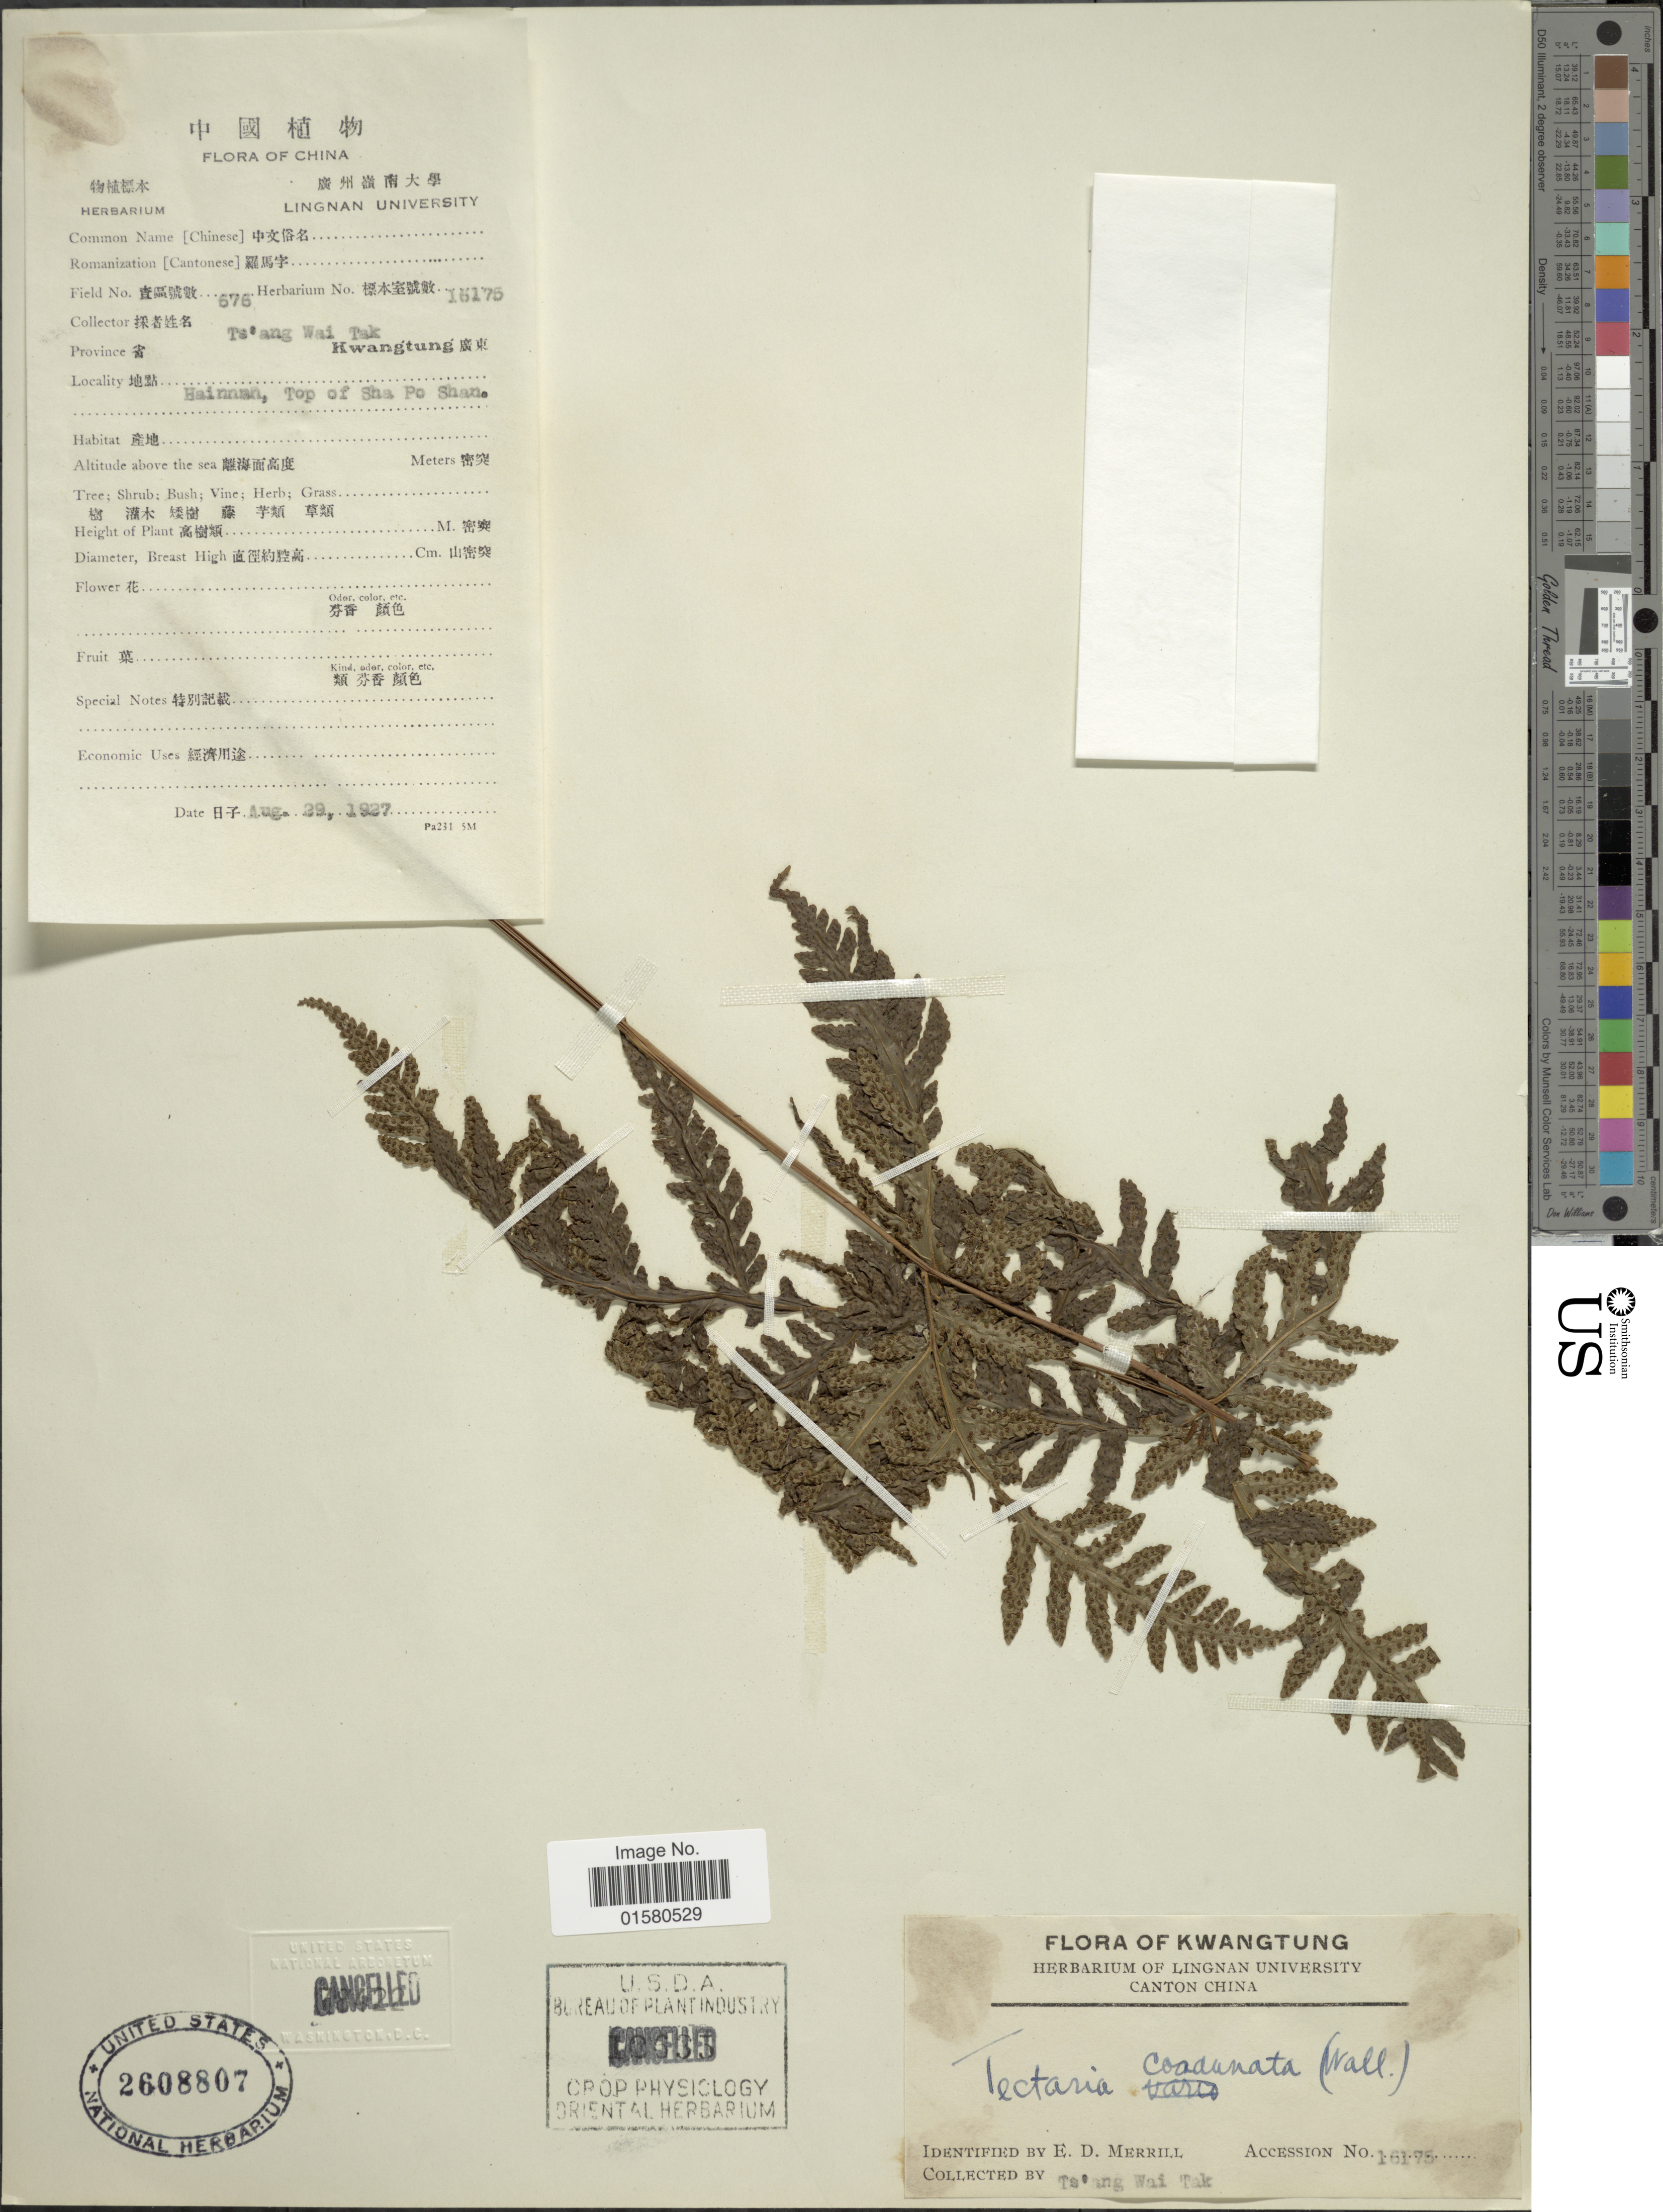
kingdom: Plantae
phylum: Tracheophyta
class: Polypodiopsida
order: Polypodiales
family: Tectariaceae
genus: Tectaria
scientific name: Tectaria variolosa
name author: (Wall. ex Hook.) C. Chr.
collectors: W. T. Tsang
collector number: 16175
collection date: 1927-08-29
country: China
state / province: Guangdong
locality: Hainnan, Top of sha po Shan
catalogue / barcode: US 260807